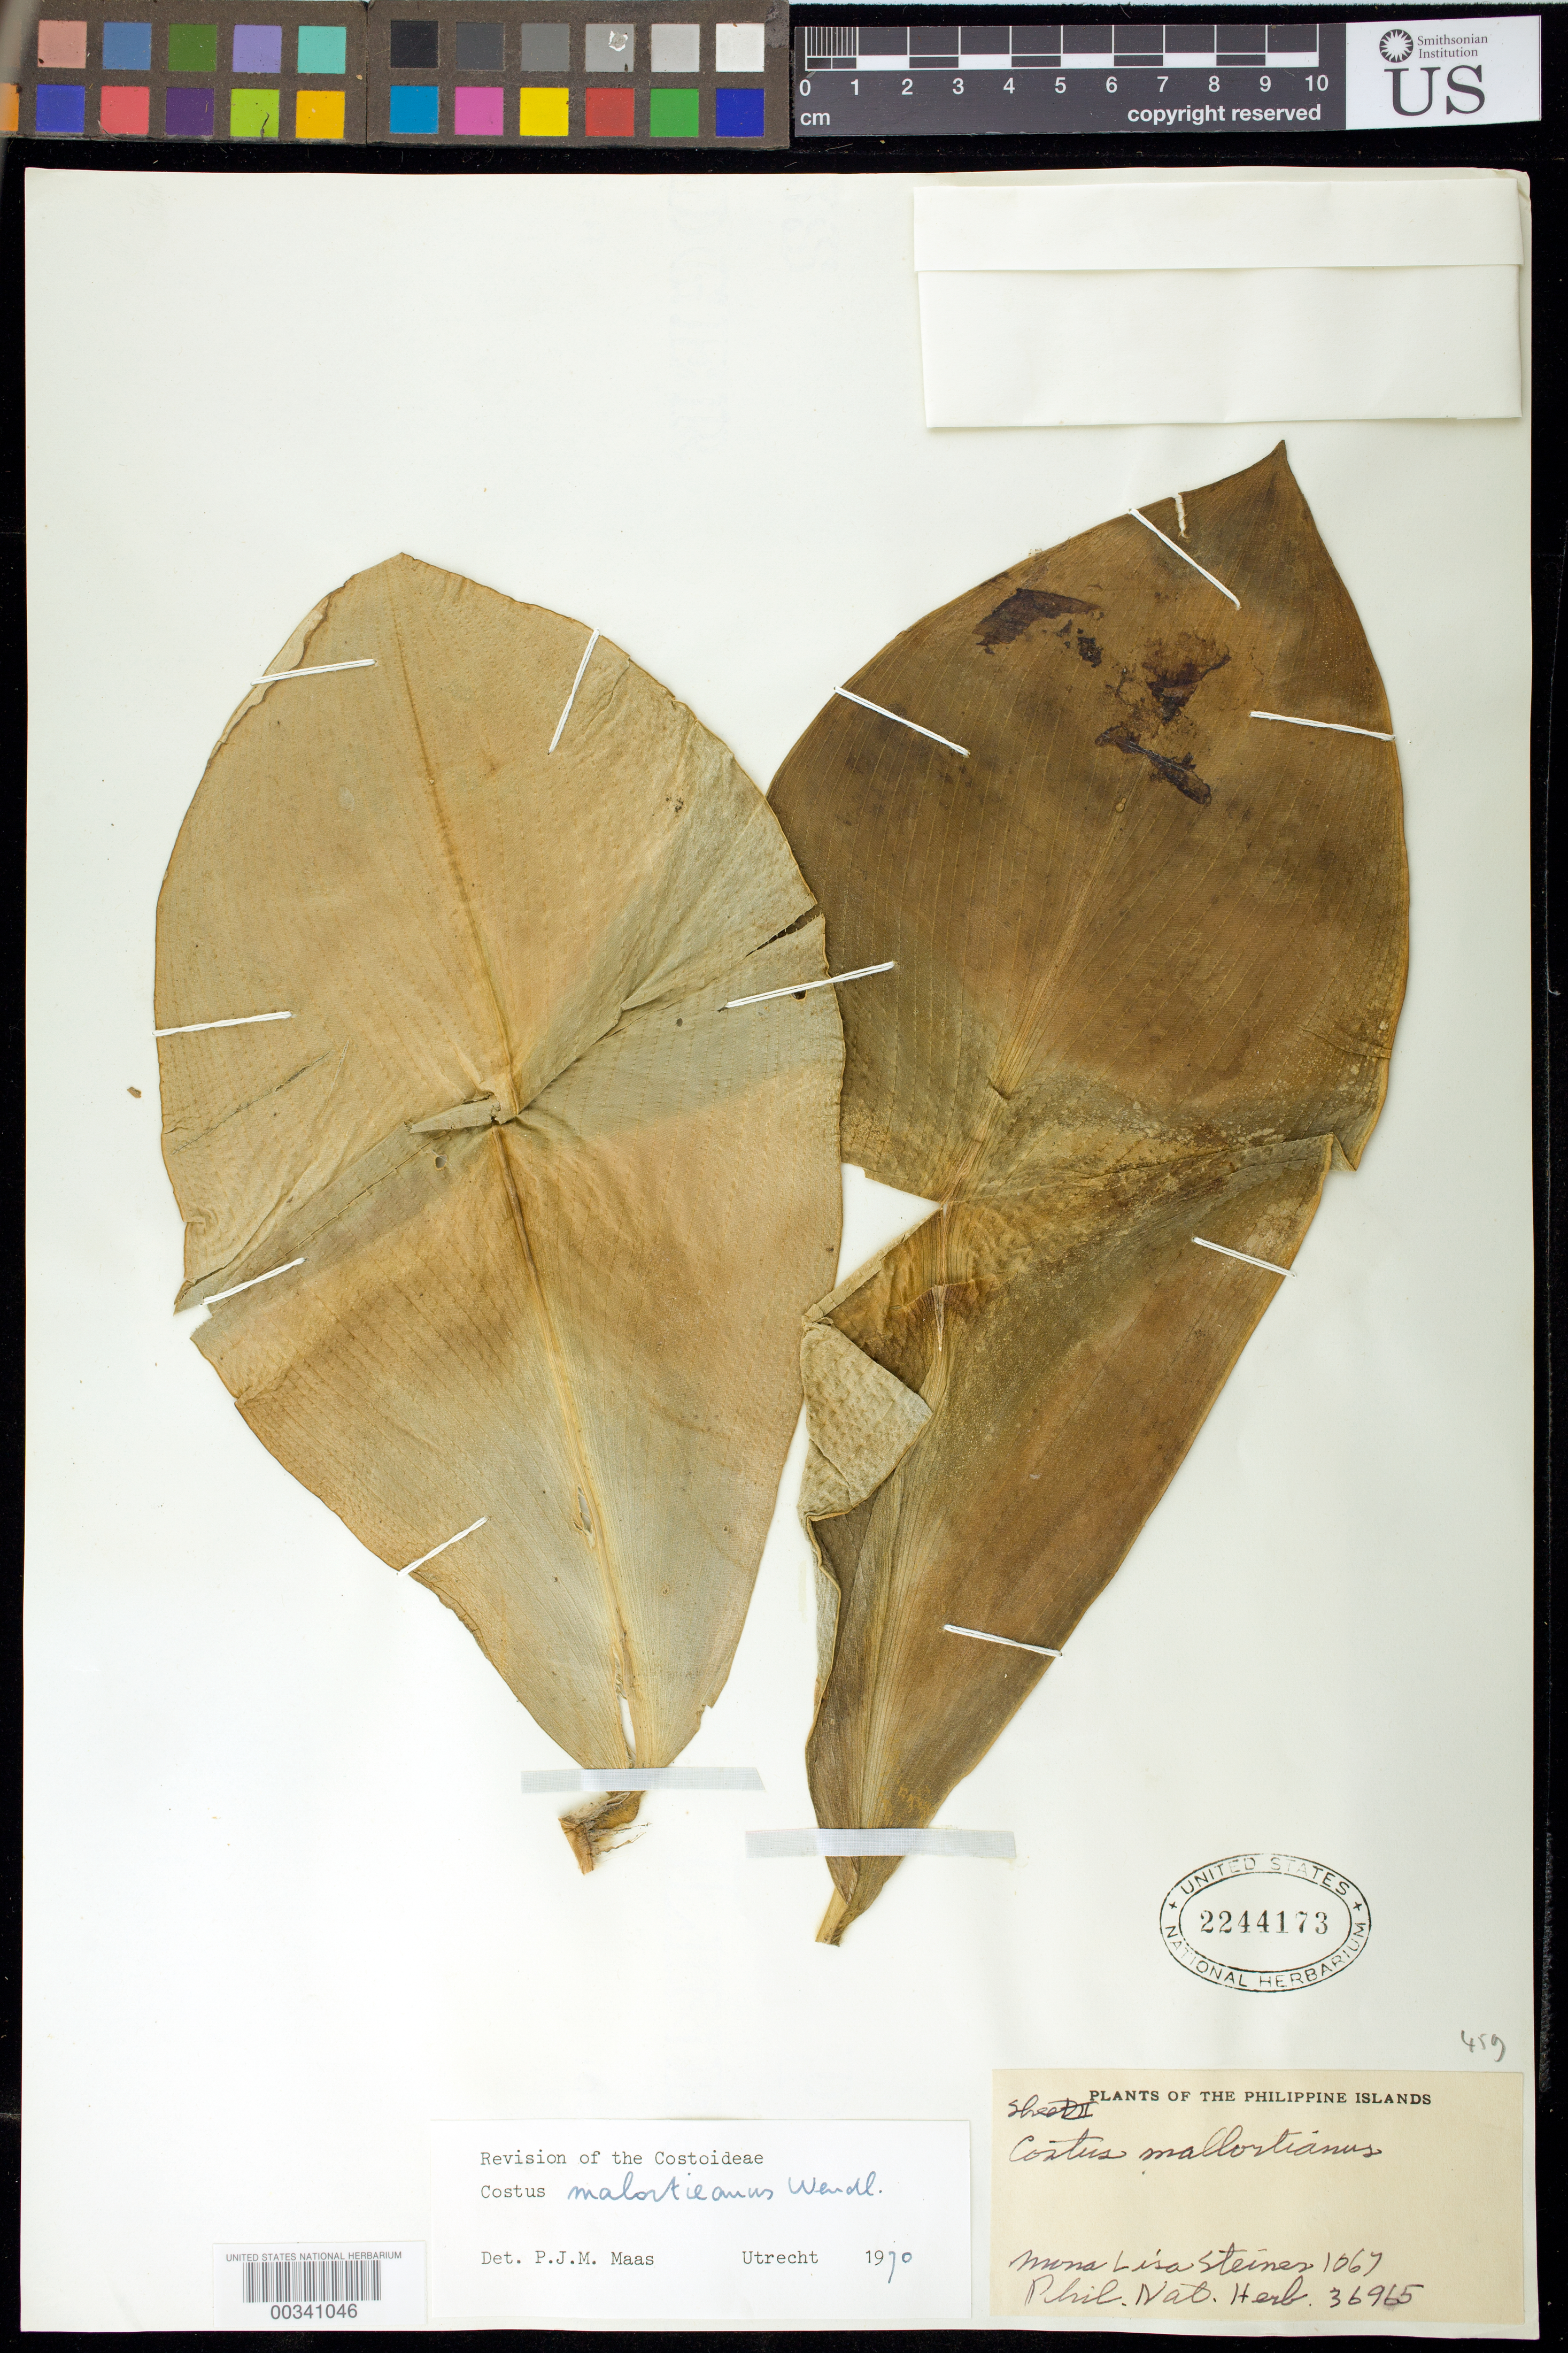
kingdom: Plantae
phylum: Tracheophyta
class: Liliopsida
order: Zingiberales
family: Costaceae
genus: Costus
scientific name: Costus malorteanus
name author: H. Wendl.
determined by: Maas, Paul J. M.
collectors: M. Steiner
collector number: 1067 / Phil. Nat. Herb. 36965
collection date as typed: Aug 1956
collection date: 1956-08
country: Philippines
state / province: National Capital Region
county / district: Manila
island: Luzon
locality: Manila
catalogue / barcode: US 2244173